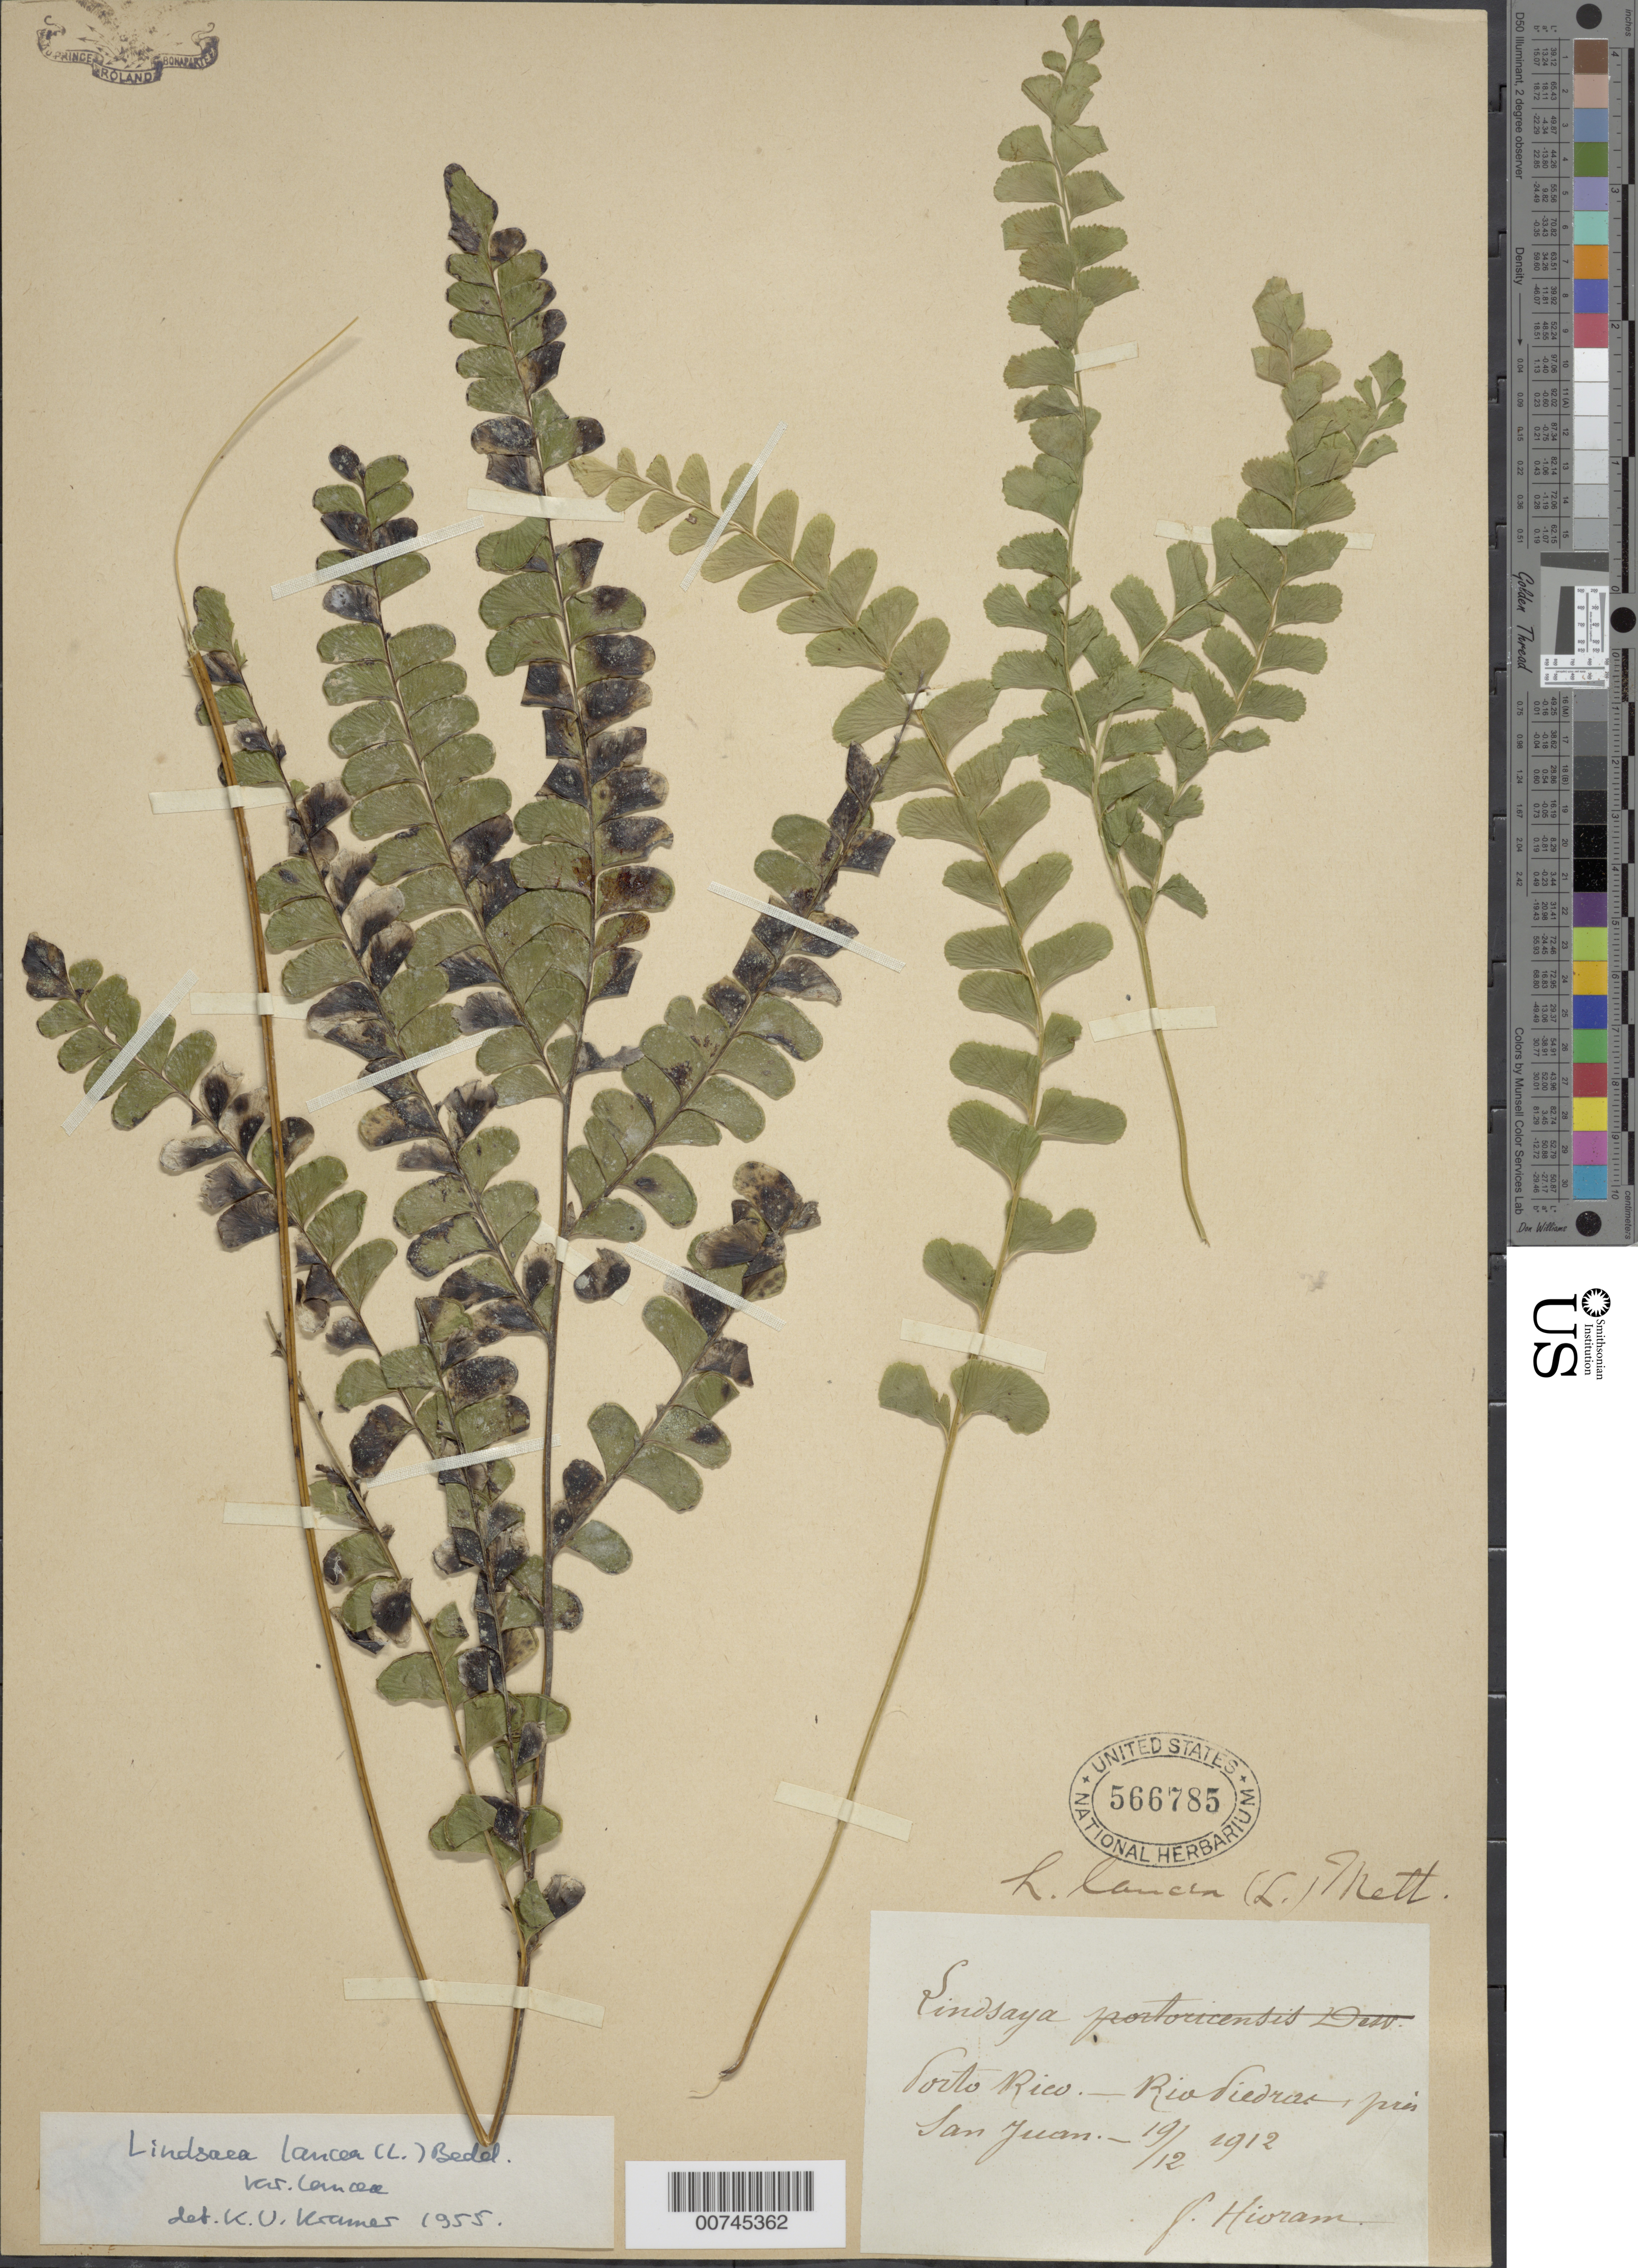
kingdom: Plantae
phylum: Tracheophyta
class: Polypodiopsida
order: Polypodiales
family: Lindsaeaceae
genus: Lindsaea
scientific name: Lindsaea lancea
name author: (L.) Bedd.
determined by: Kramer, K. U.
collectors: Bro. Hioram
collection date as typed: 19 Dec 1912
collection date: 1912-12-19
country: Puerto Rico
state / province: San Juan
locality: Pris San Juan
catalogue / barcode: US 566785